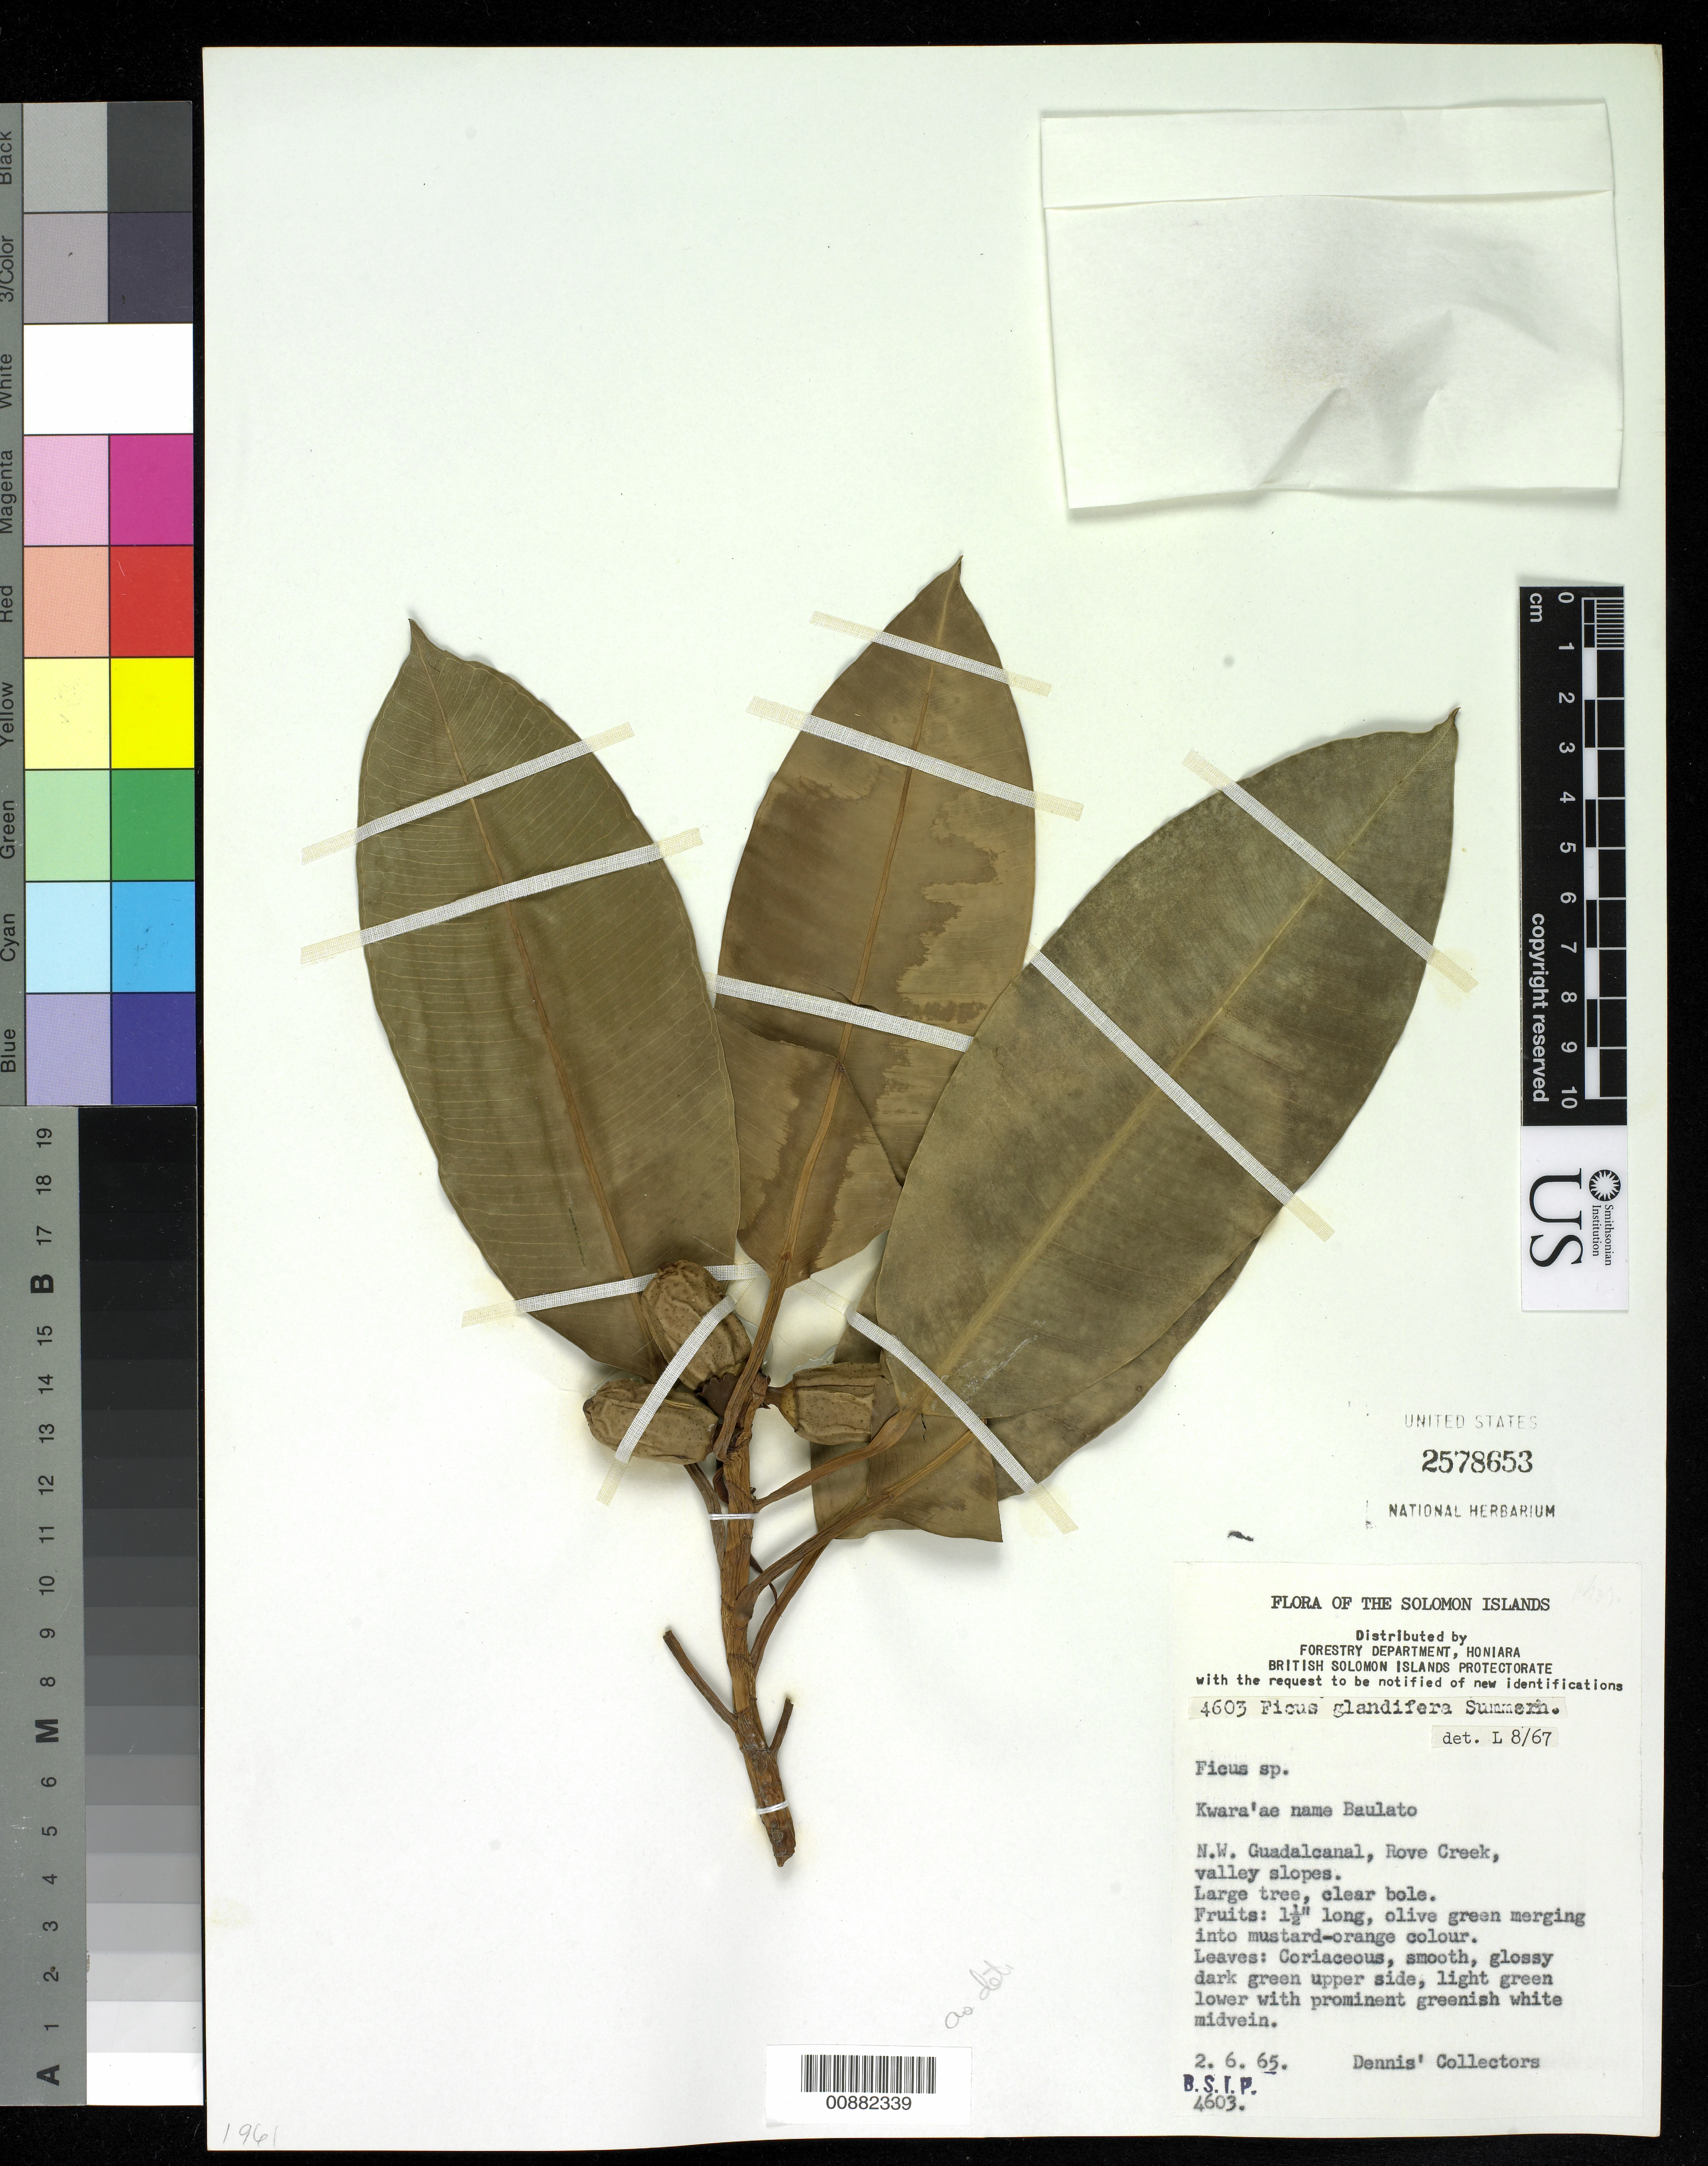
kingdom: Plantae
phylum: Tracheophyta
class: Magnoliopsida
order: Rosales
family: Moraceae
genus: Ficus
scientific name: Ficus glandifera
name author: Summerh.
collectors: G. Dennis & Dennis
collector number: BSIP 4603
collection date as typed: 02 Feb 1965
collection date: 1965-02-02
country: Solomon Islands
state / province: Guadalcanal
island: Guadalcanal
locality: N.W. Guadalcanal, Rove Creek valley slopes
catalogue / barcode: US 2578653